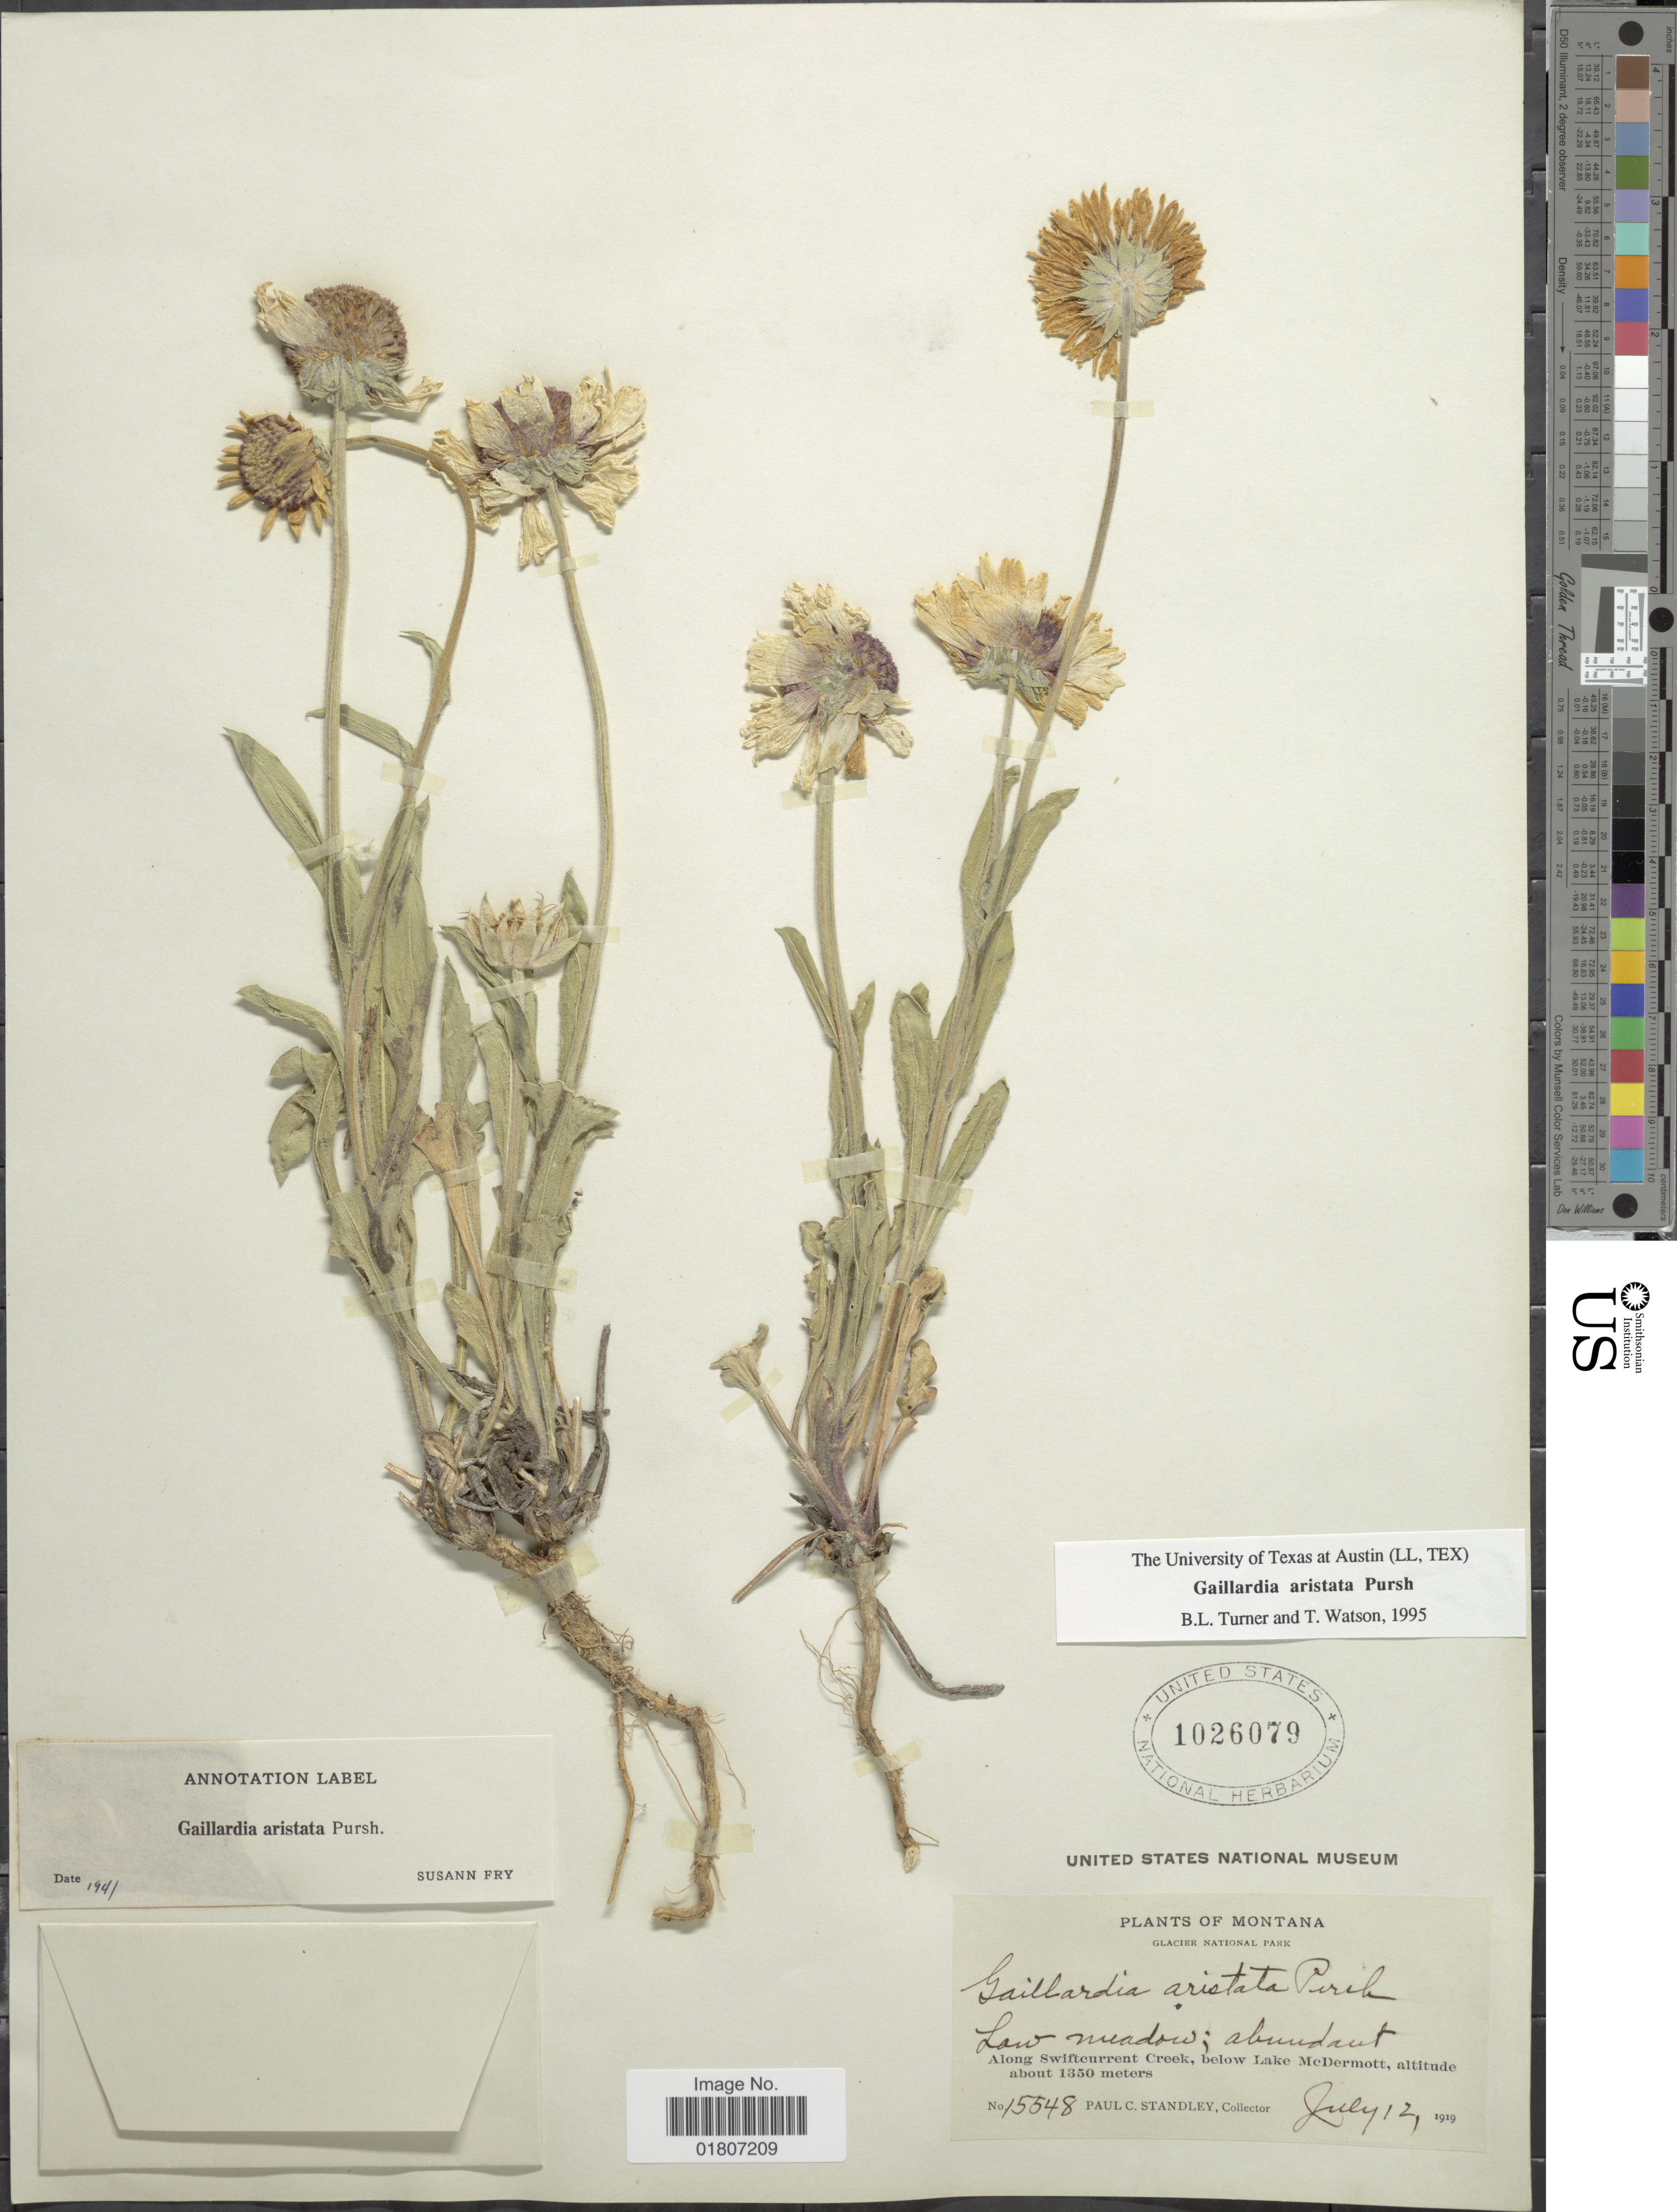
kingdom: Plantae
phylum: Tracheophyta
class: Magnoliopsida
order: Asterales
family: Asteraceae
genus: Gaillardia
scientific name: Gaillardia aristata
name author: Pursh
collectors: P. C. Standley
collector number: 15548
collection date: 1919-07-12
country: United States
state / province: Montana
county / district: Glacier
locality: Glacier National Park. Along Swiftcurrent Creek, below Lake McDermott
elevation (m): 1350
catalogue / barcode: US 1026079